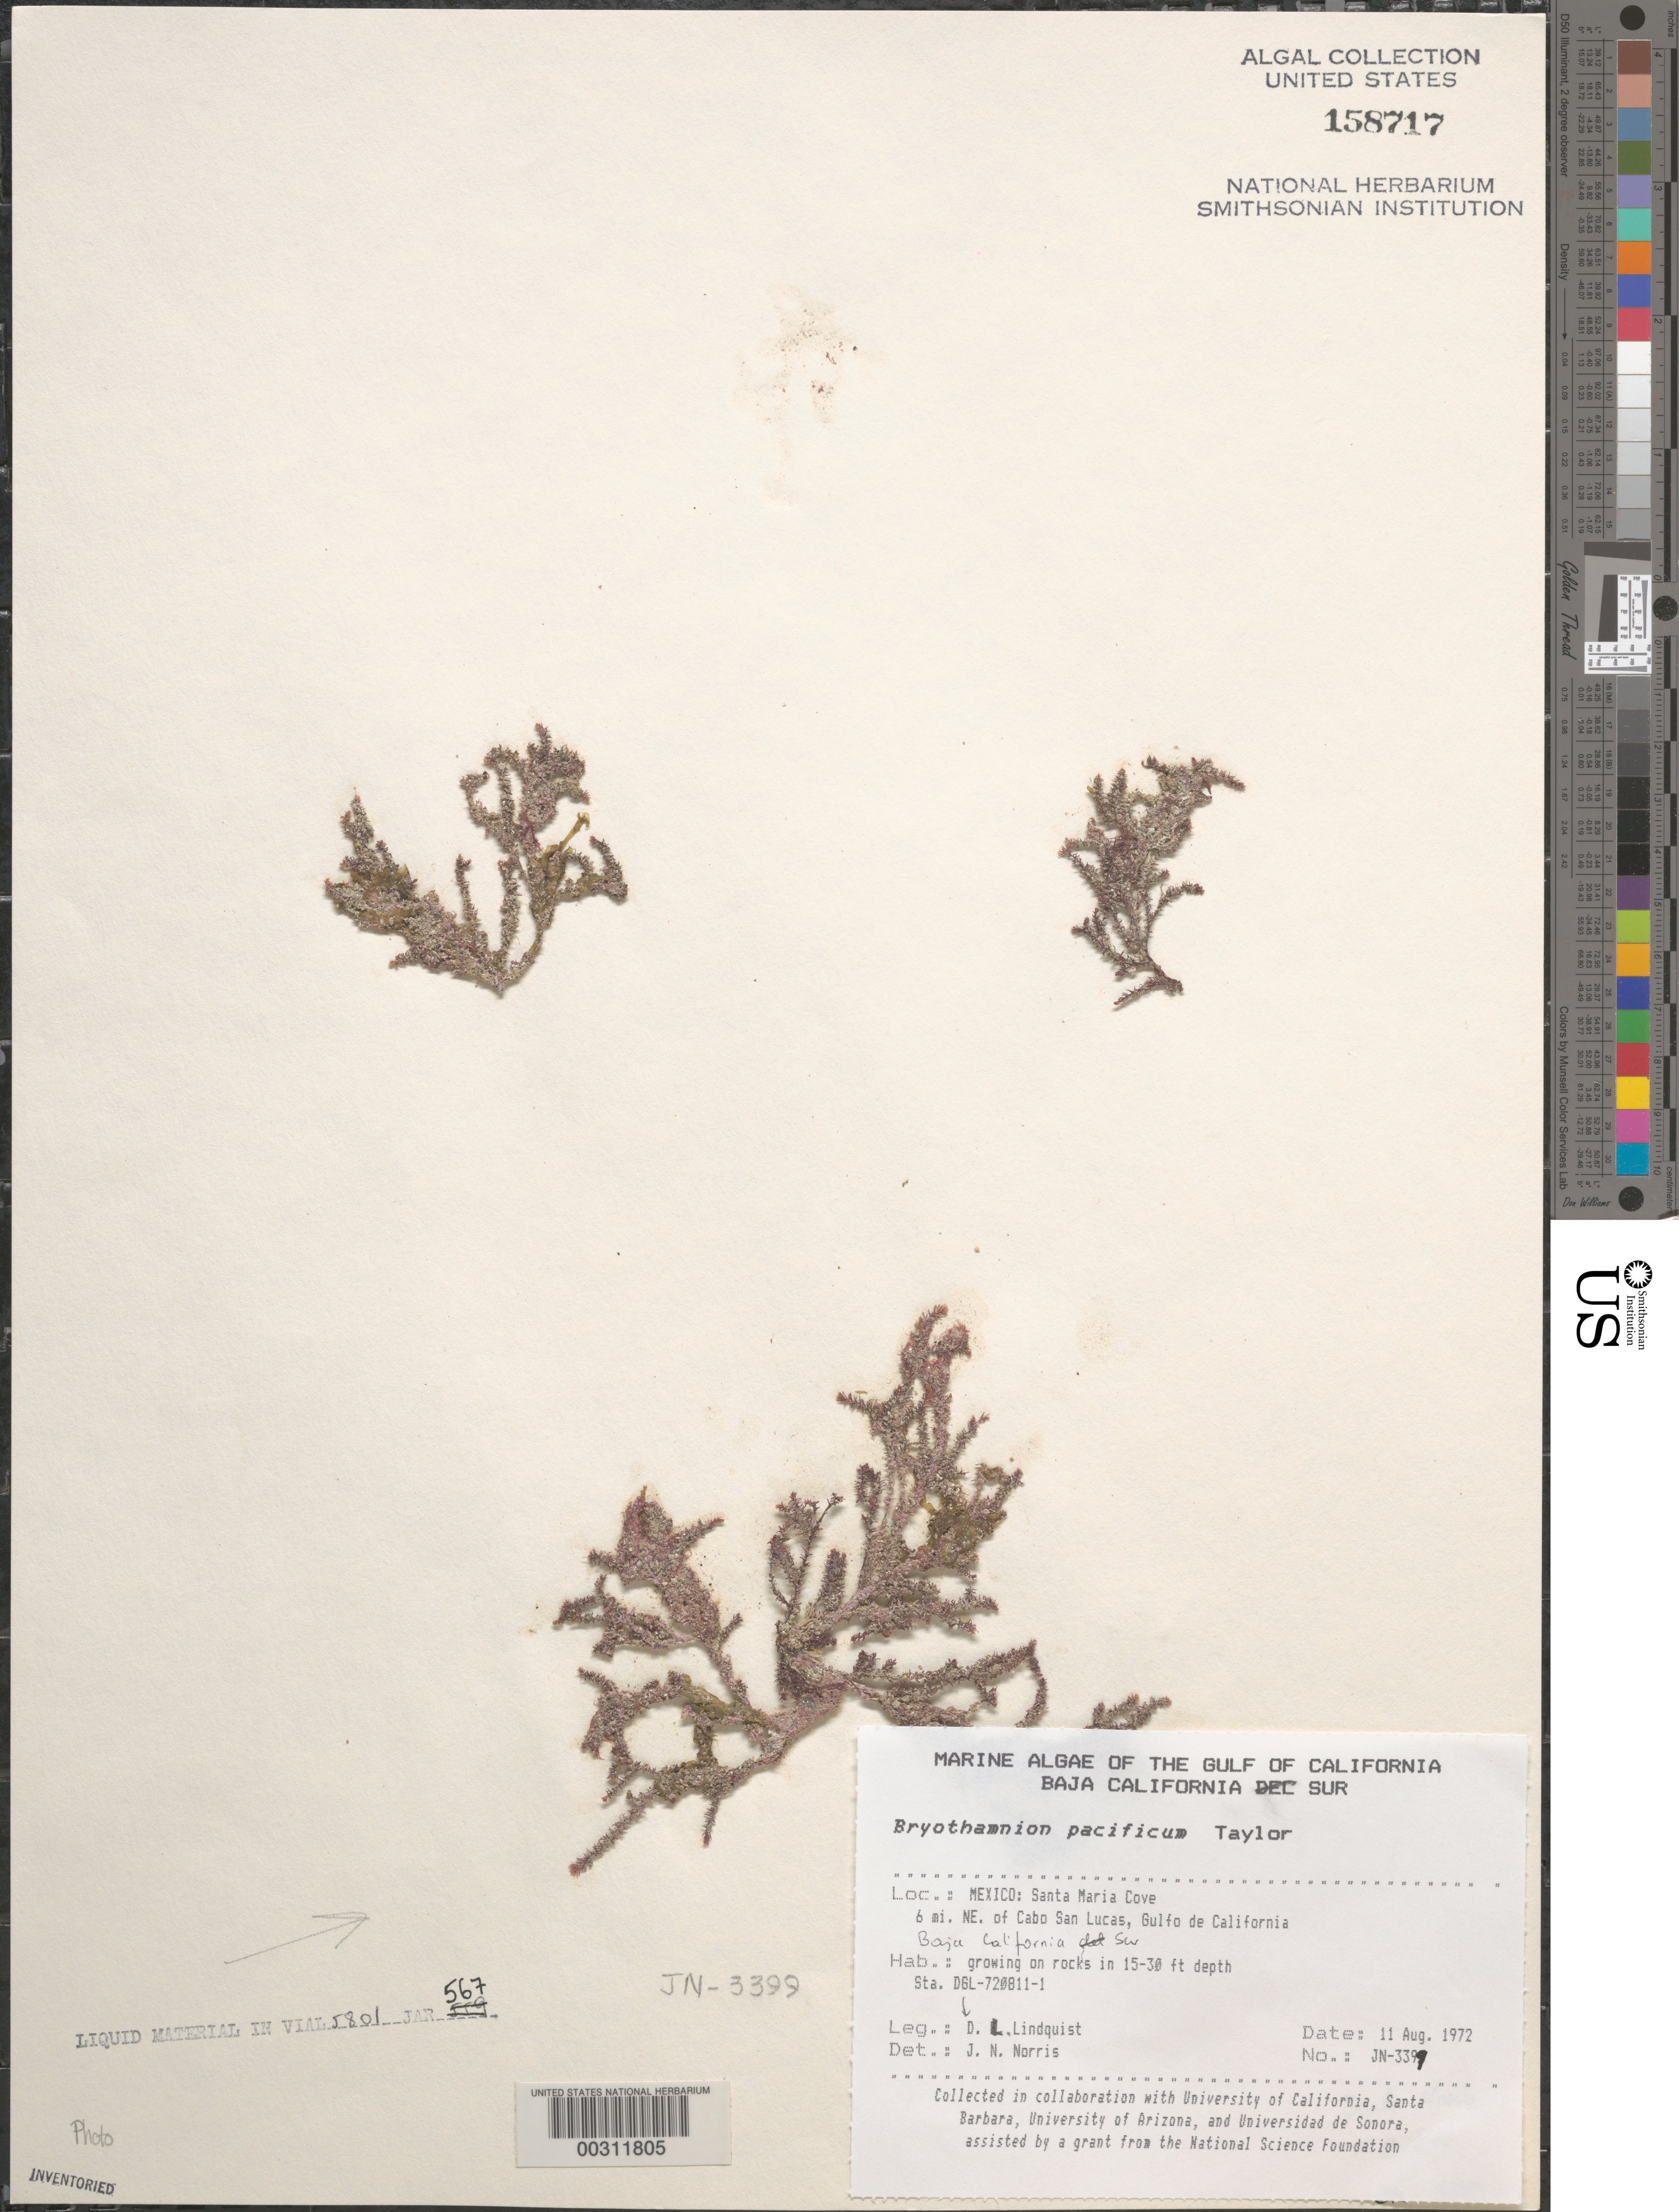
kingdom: Plantae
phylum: Rhodophyta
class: Florideophyceae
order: Ceramiales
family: Rhodomelaceae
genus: Bryothamnion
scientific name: Bryothamnion pacificum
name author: W.R. Taylor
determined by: Norris, James N.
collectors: D. Lindquist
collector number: JN-3399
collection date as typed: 11 Aug 1972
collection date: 1972-08-11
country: Mexico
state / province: Baja California Sur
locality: Santa Maria Cove, 6 miles northeast of Cabo San Lucas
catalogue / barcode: US 158717